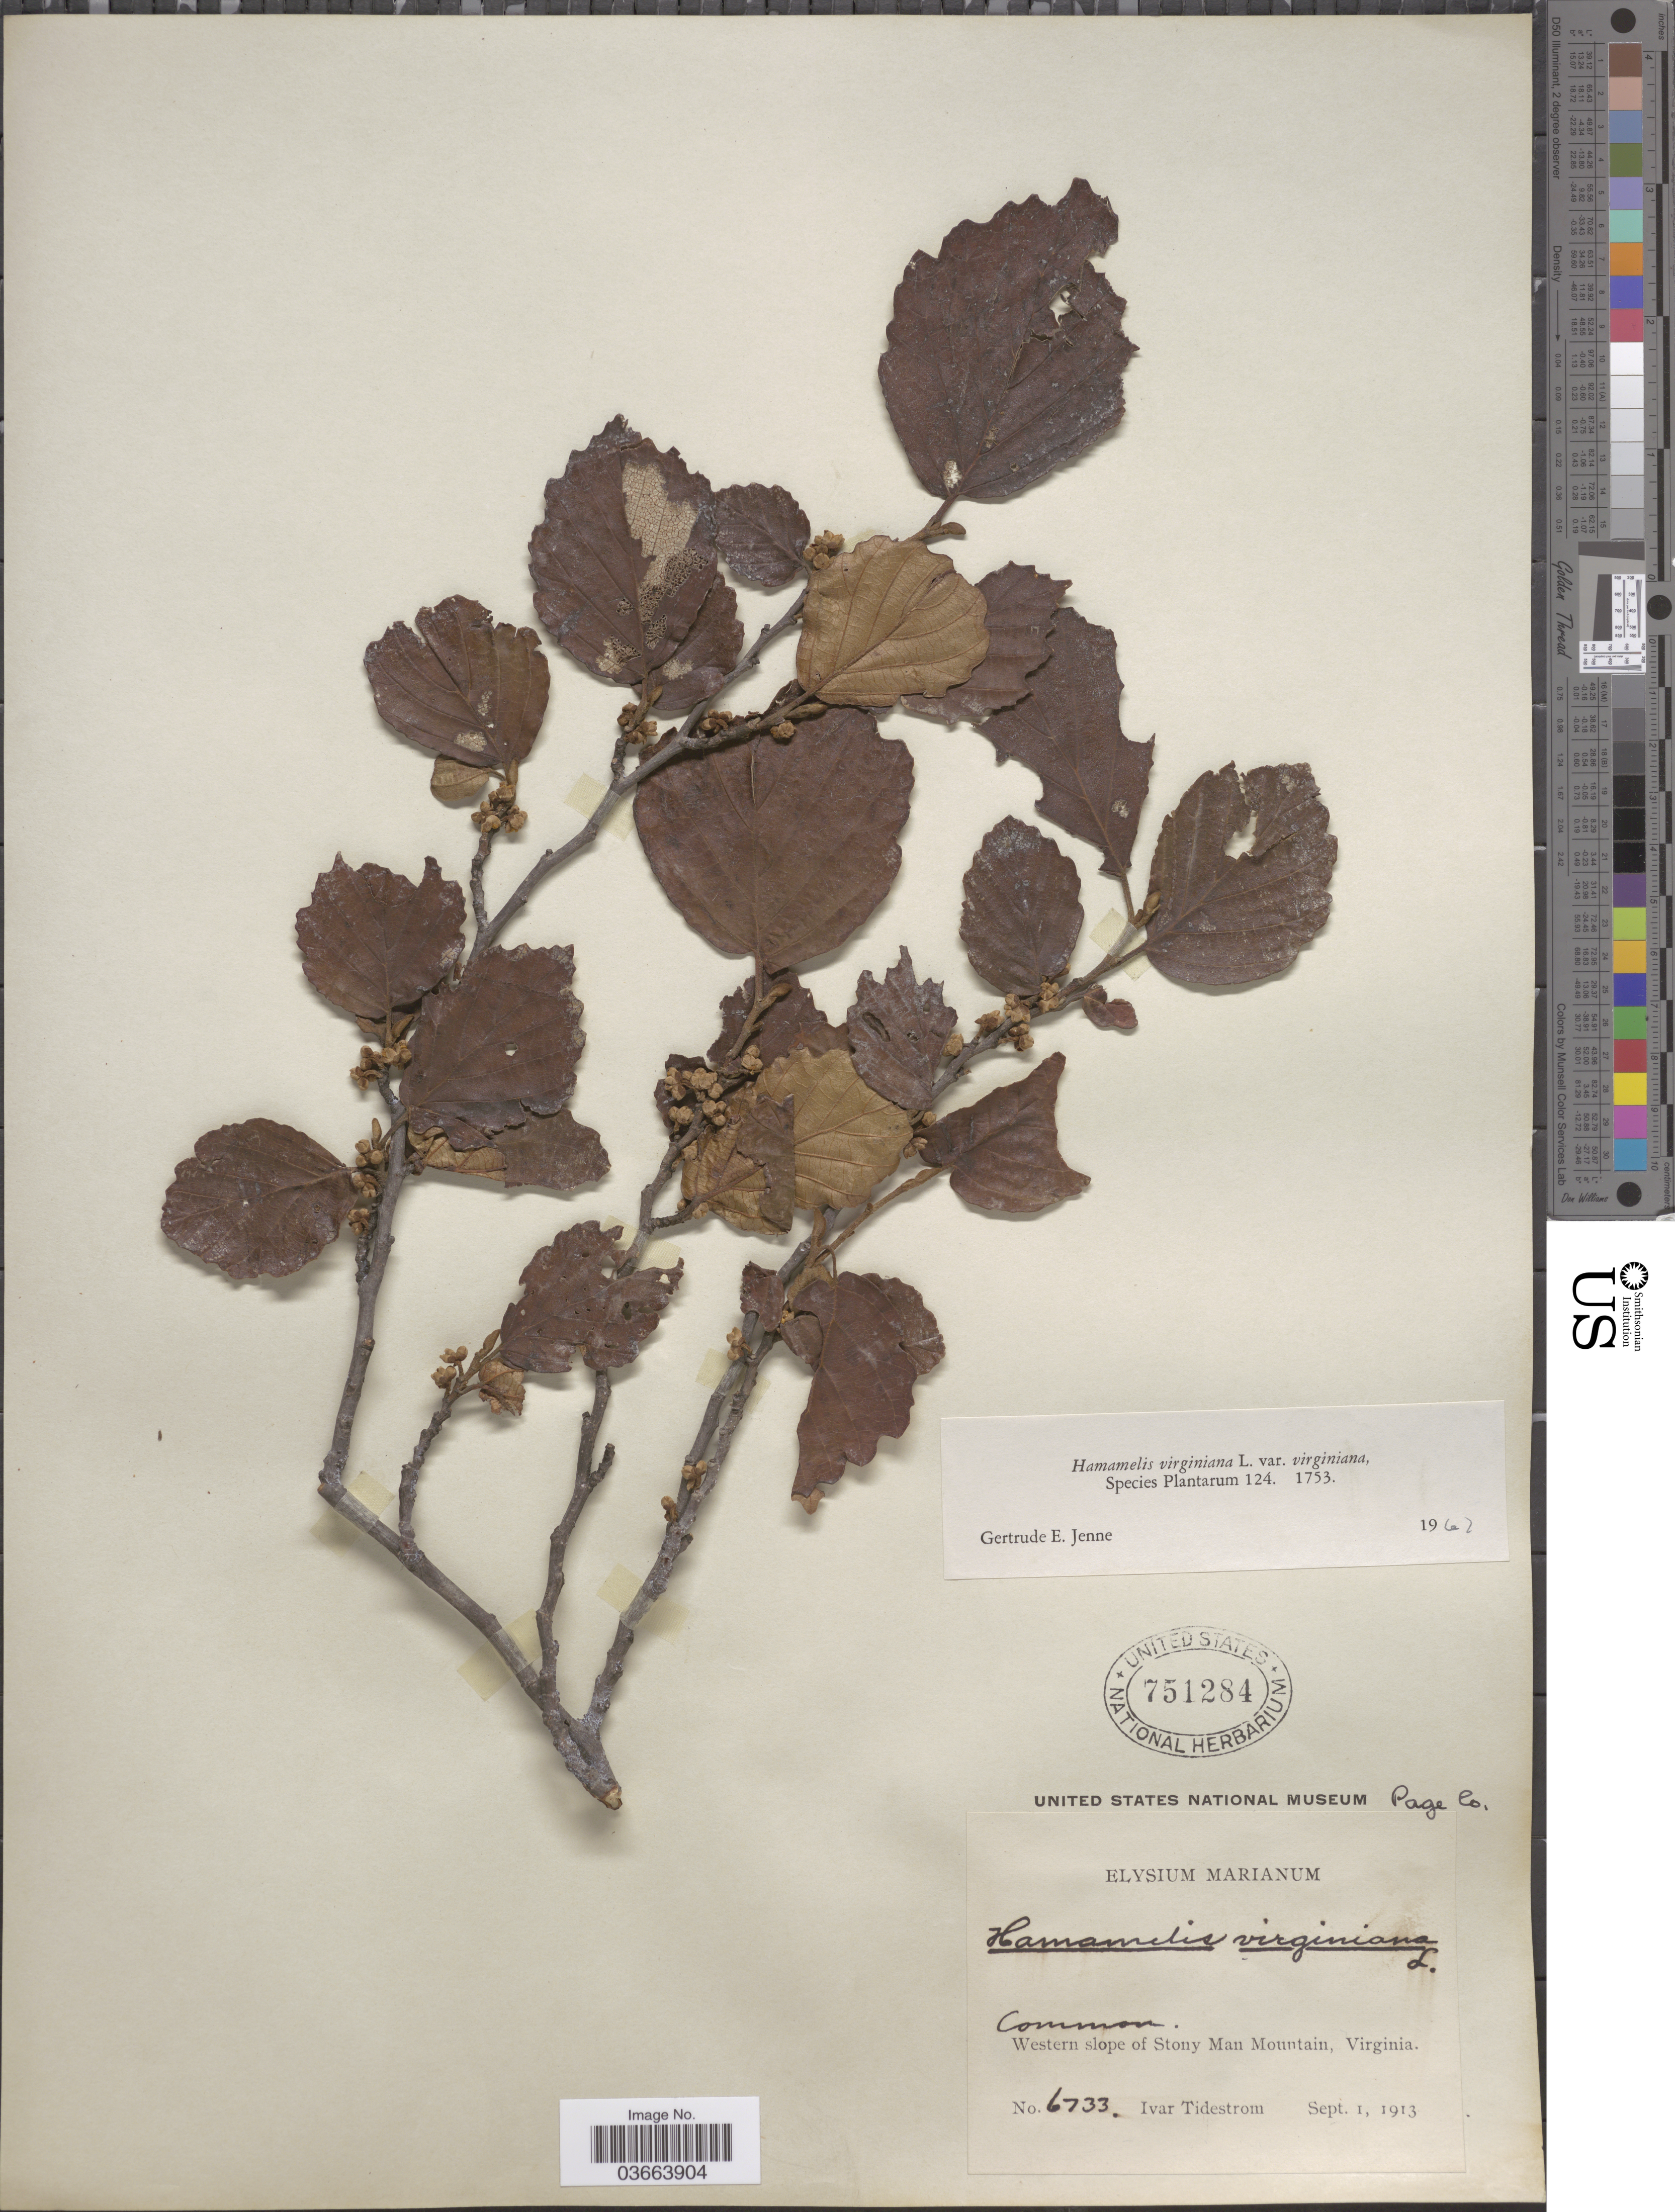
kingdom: Plantae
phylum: Tracheophyta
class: Magnoliopsida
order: Saxifragales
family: Hamamelidaceae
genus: Hamamelis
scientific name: Hamamelis virginiana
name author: L.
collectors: I. F. Tidestrom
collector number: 6733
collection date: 1913-09-01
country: United States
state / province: Virginia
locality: Western slope of Stoney Man Mountain.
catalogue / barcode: US 751284